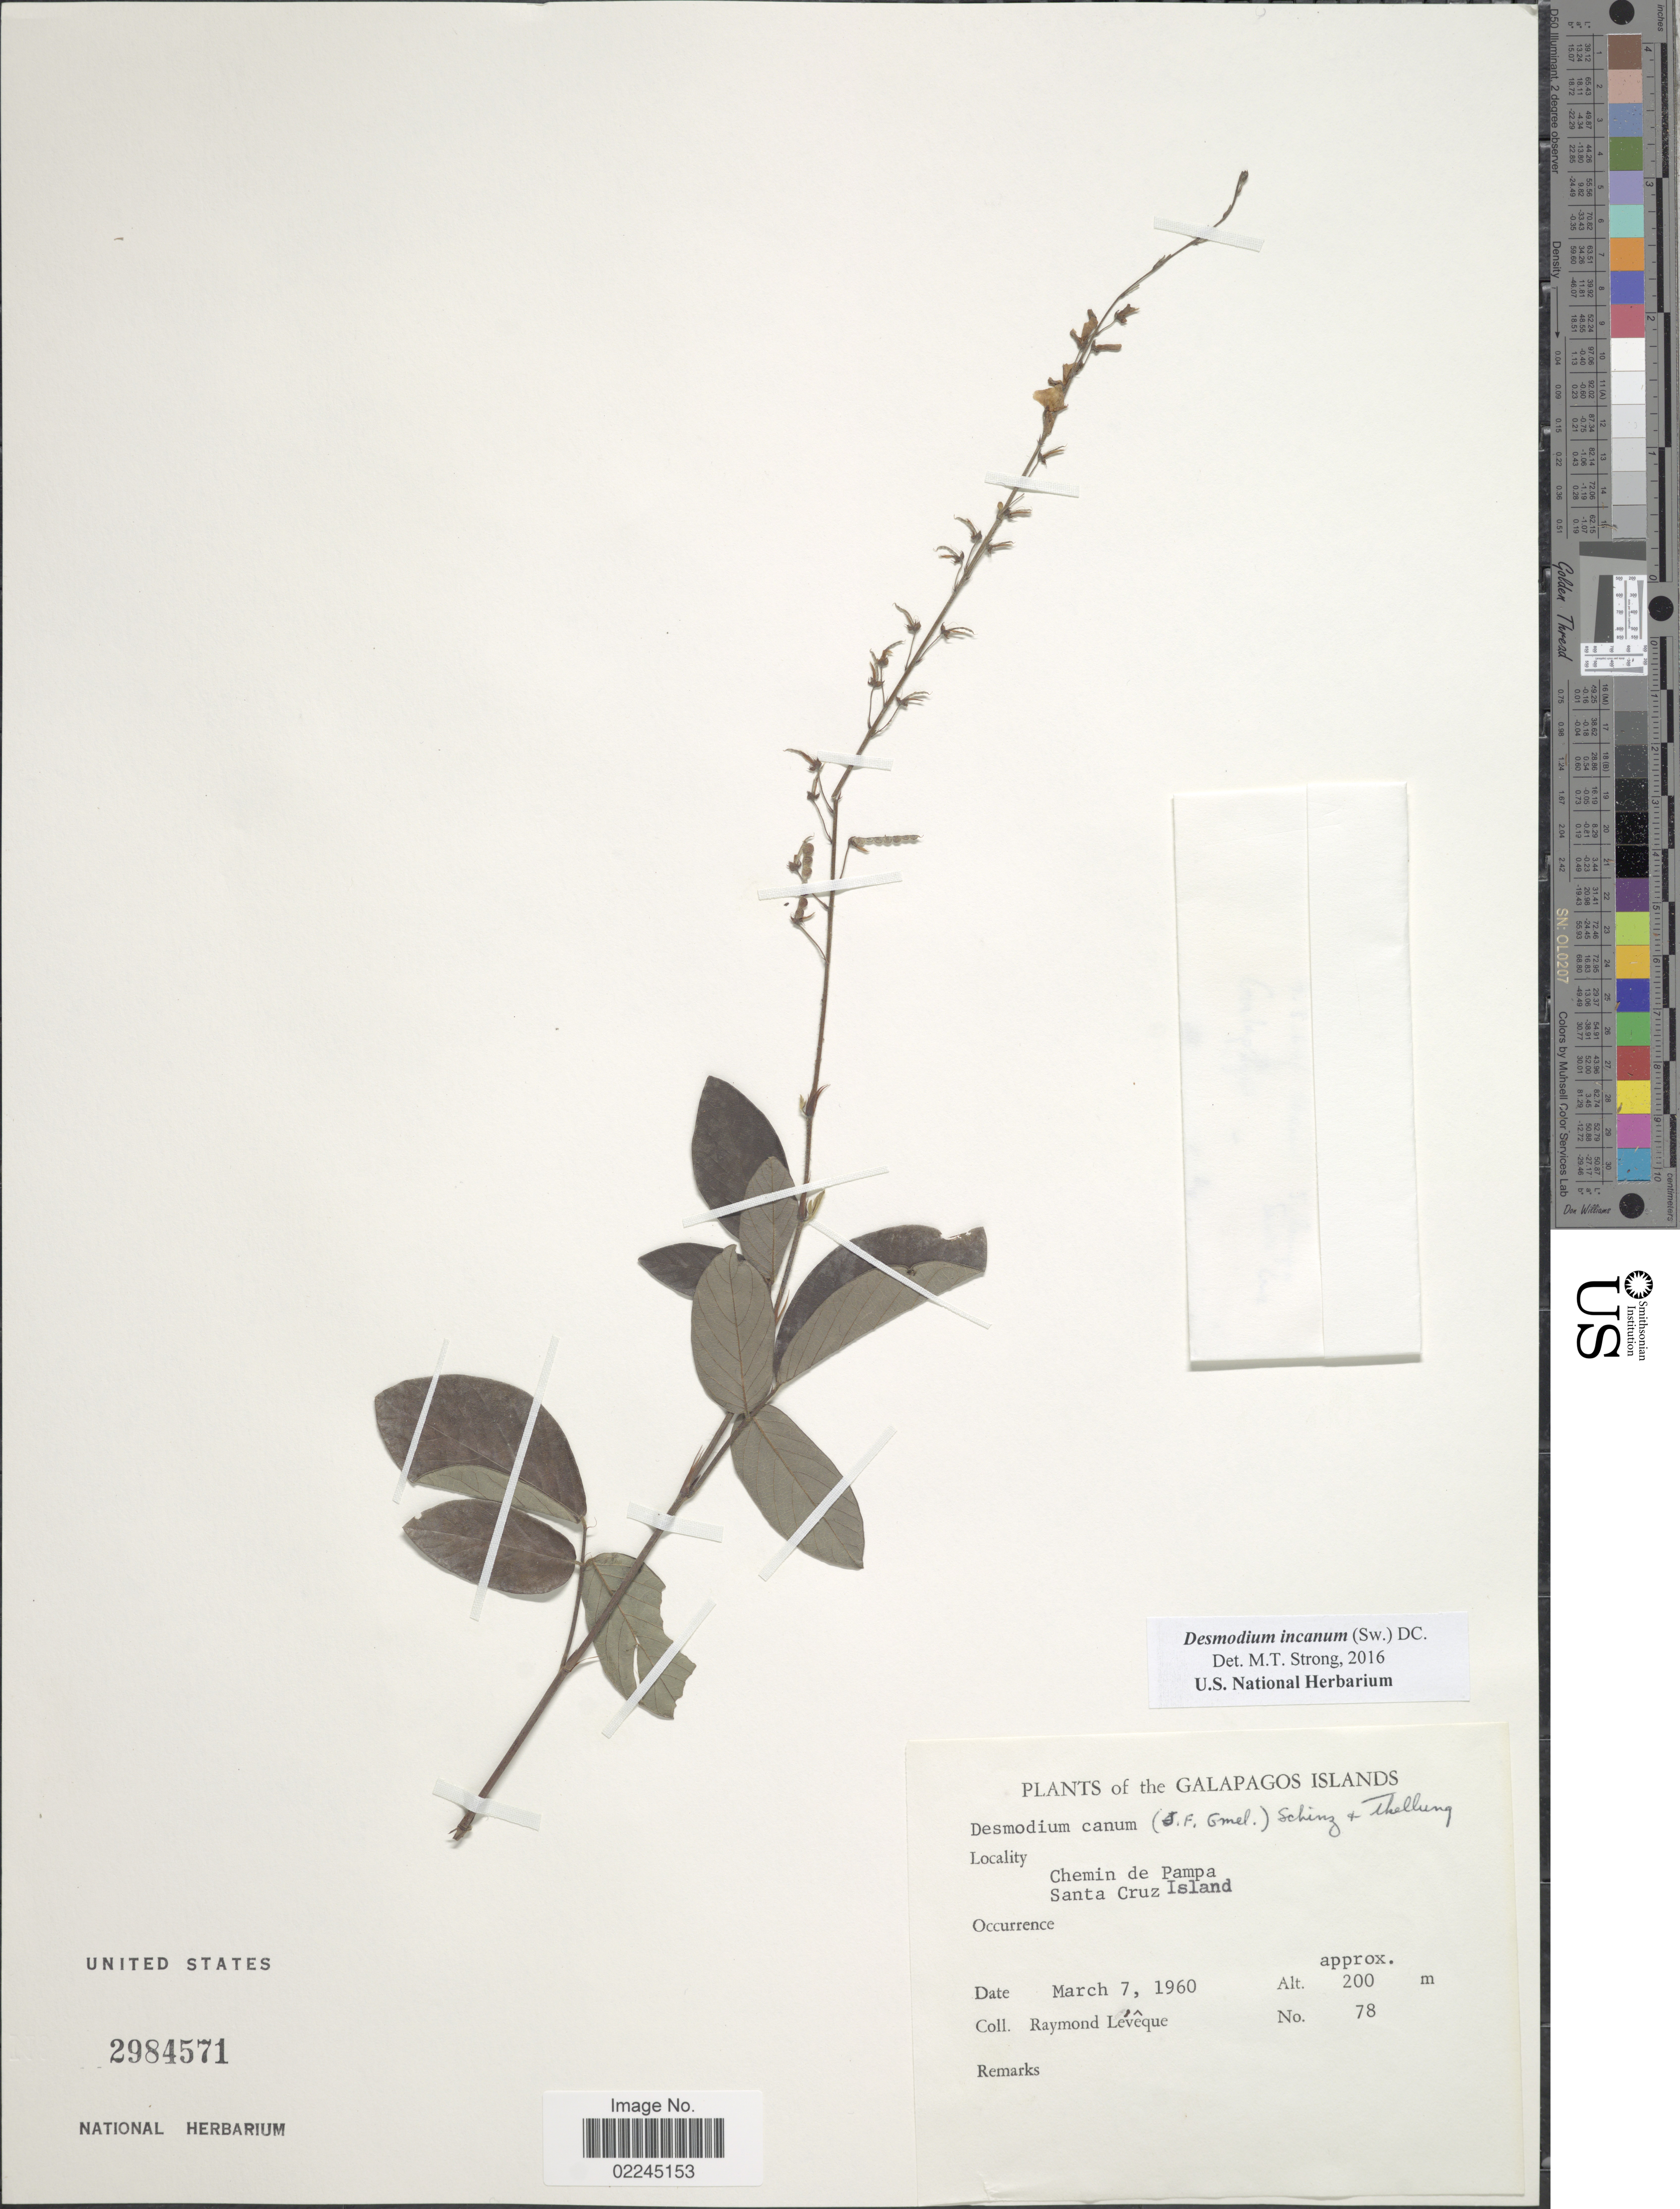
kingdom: Plantae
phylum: Tracheophyta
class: Magnoliopsida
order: Fabales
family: Fabaceae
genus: Desmodium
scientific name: Desmodium incanum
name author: (Sw.) DC.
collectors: R. Lévêque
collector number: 78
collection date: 1960-03-07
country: Ecuador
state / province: Colón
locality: Galapagos Islands. Chemin de Pampa. Santa Cruz Island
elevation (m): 200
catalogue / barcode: US 2984571